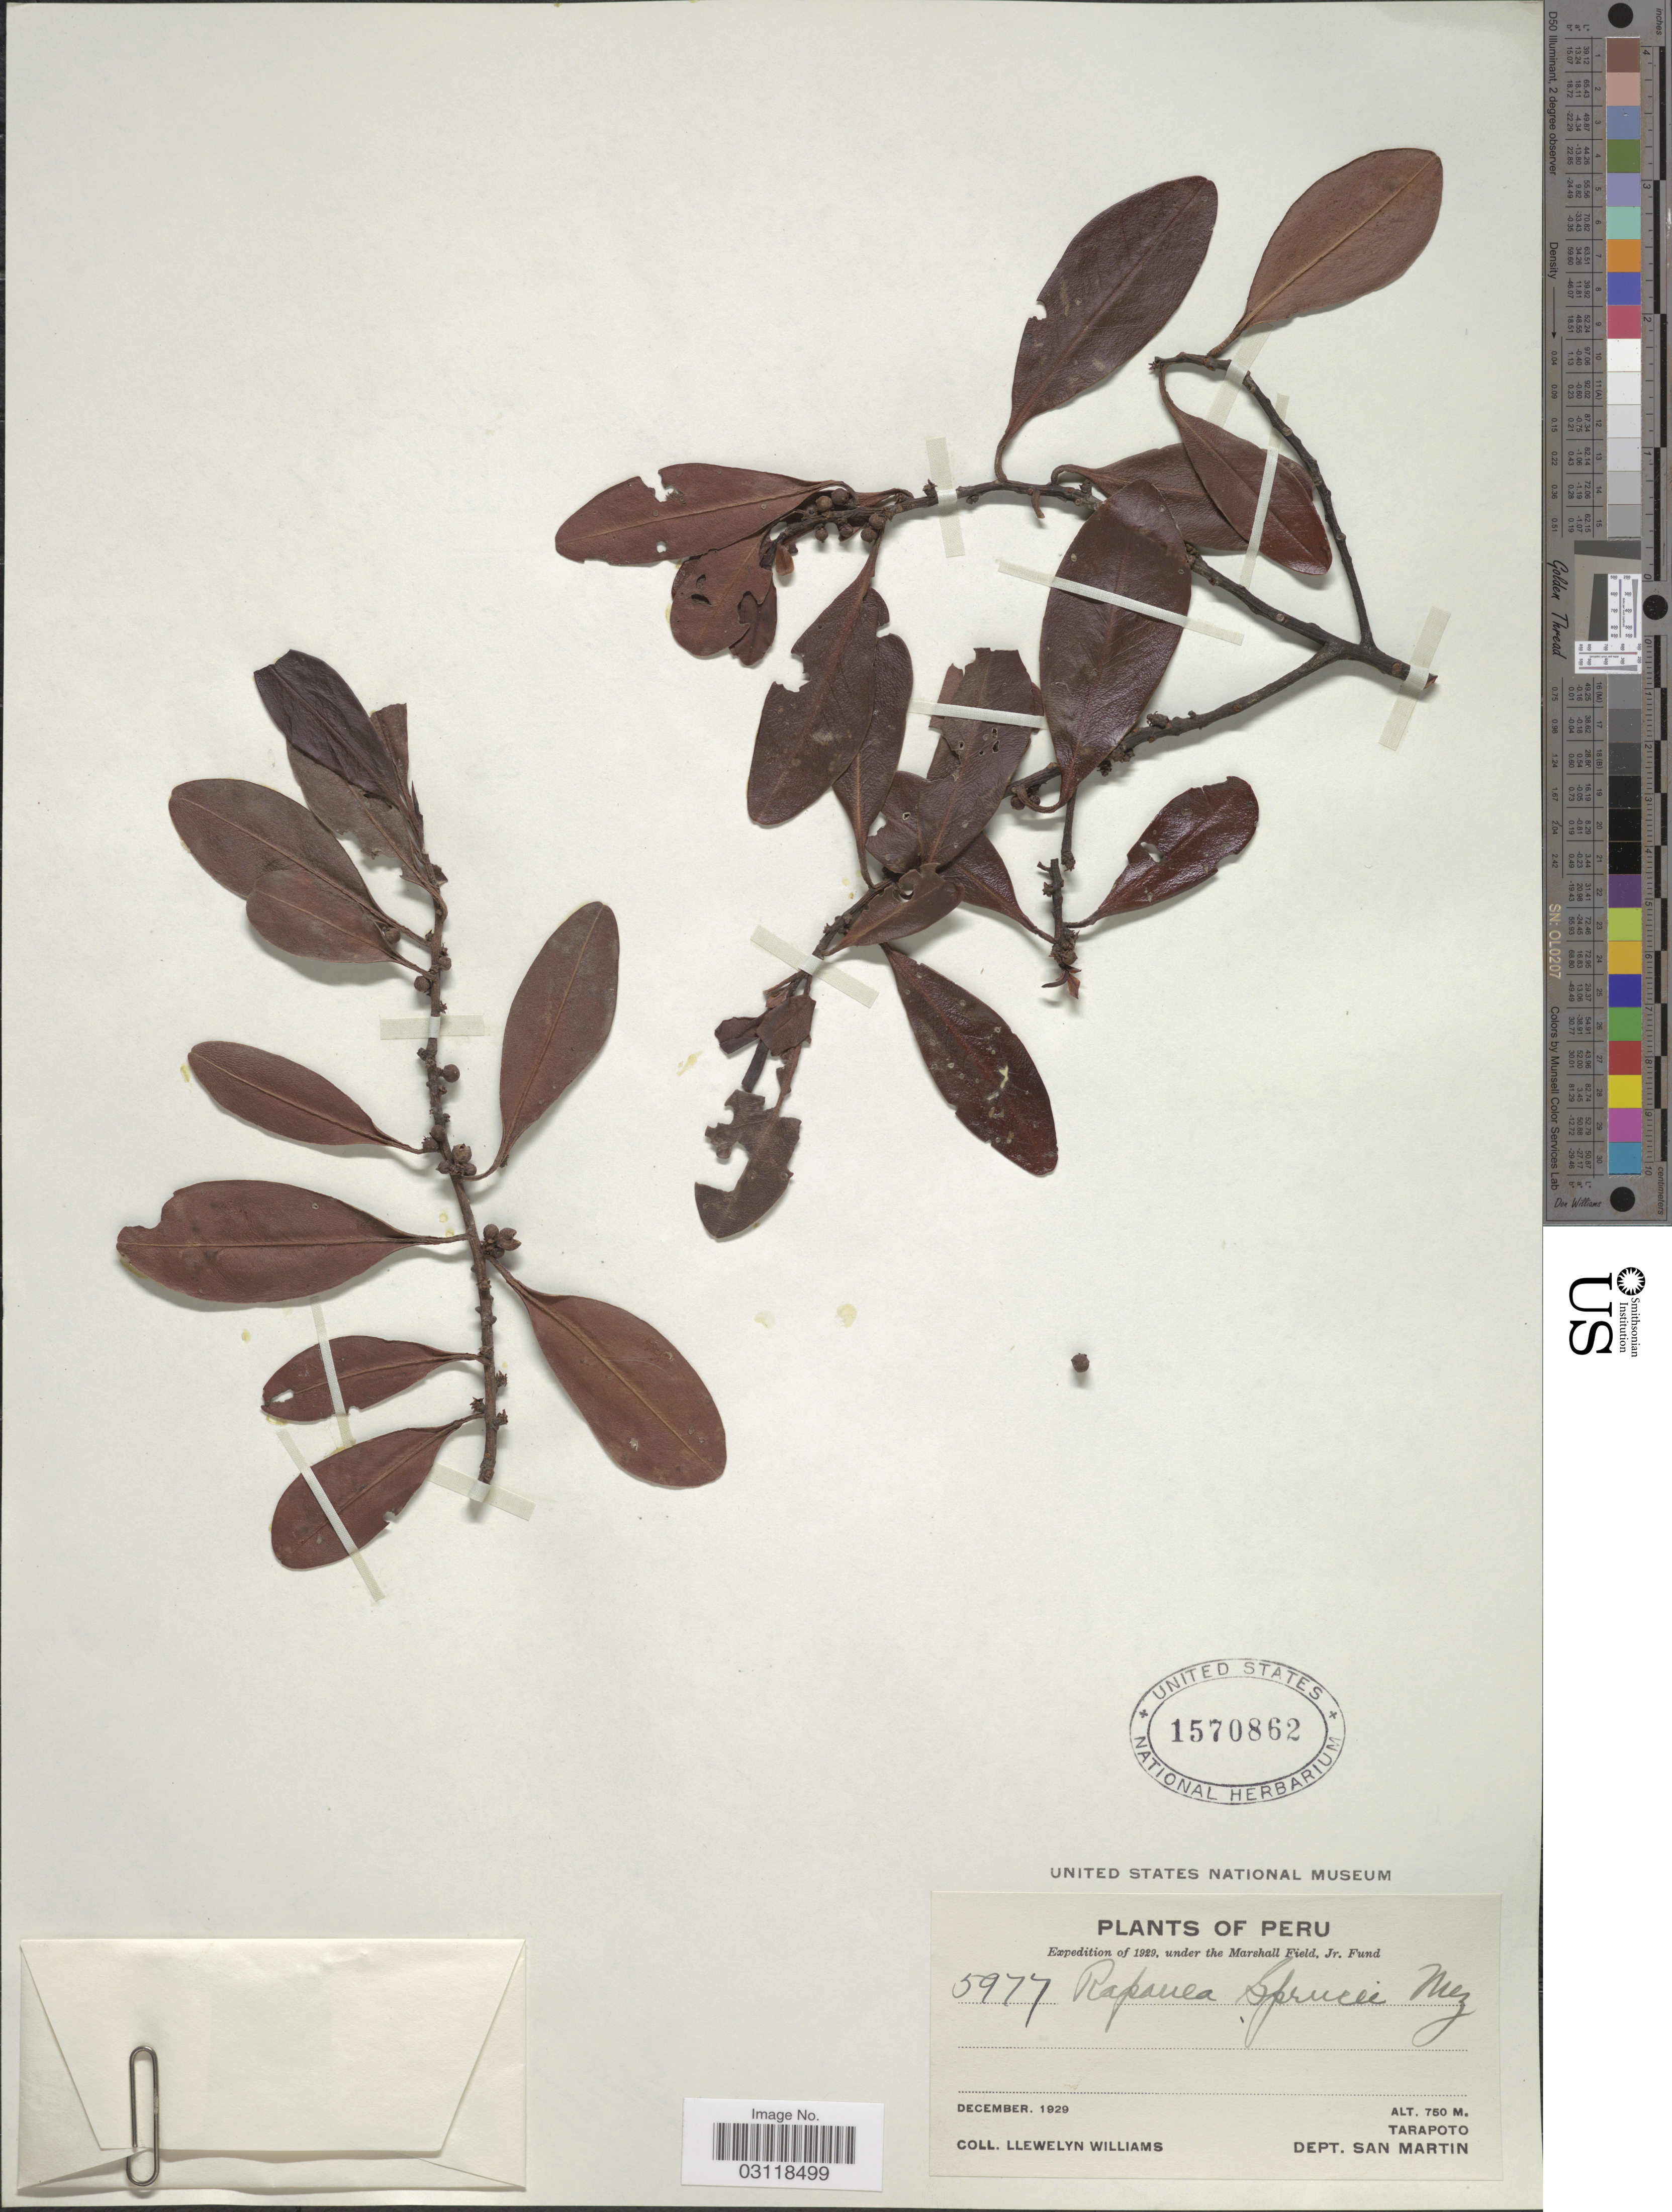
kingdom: Plantae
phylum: Tracheophyta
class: Magnoliopsida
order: Ericales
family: Primulaceae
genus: Rapanea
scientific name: Rapanea sprucei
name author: Rusby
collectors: Ll. Williams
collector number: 5977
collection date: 1929-12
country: Peru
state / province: San Martín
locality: Tarapoto. Dept. San Martin.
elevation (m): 750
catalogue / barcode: US 1570862